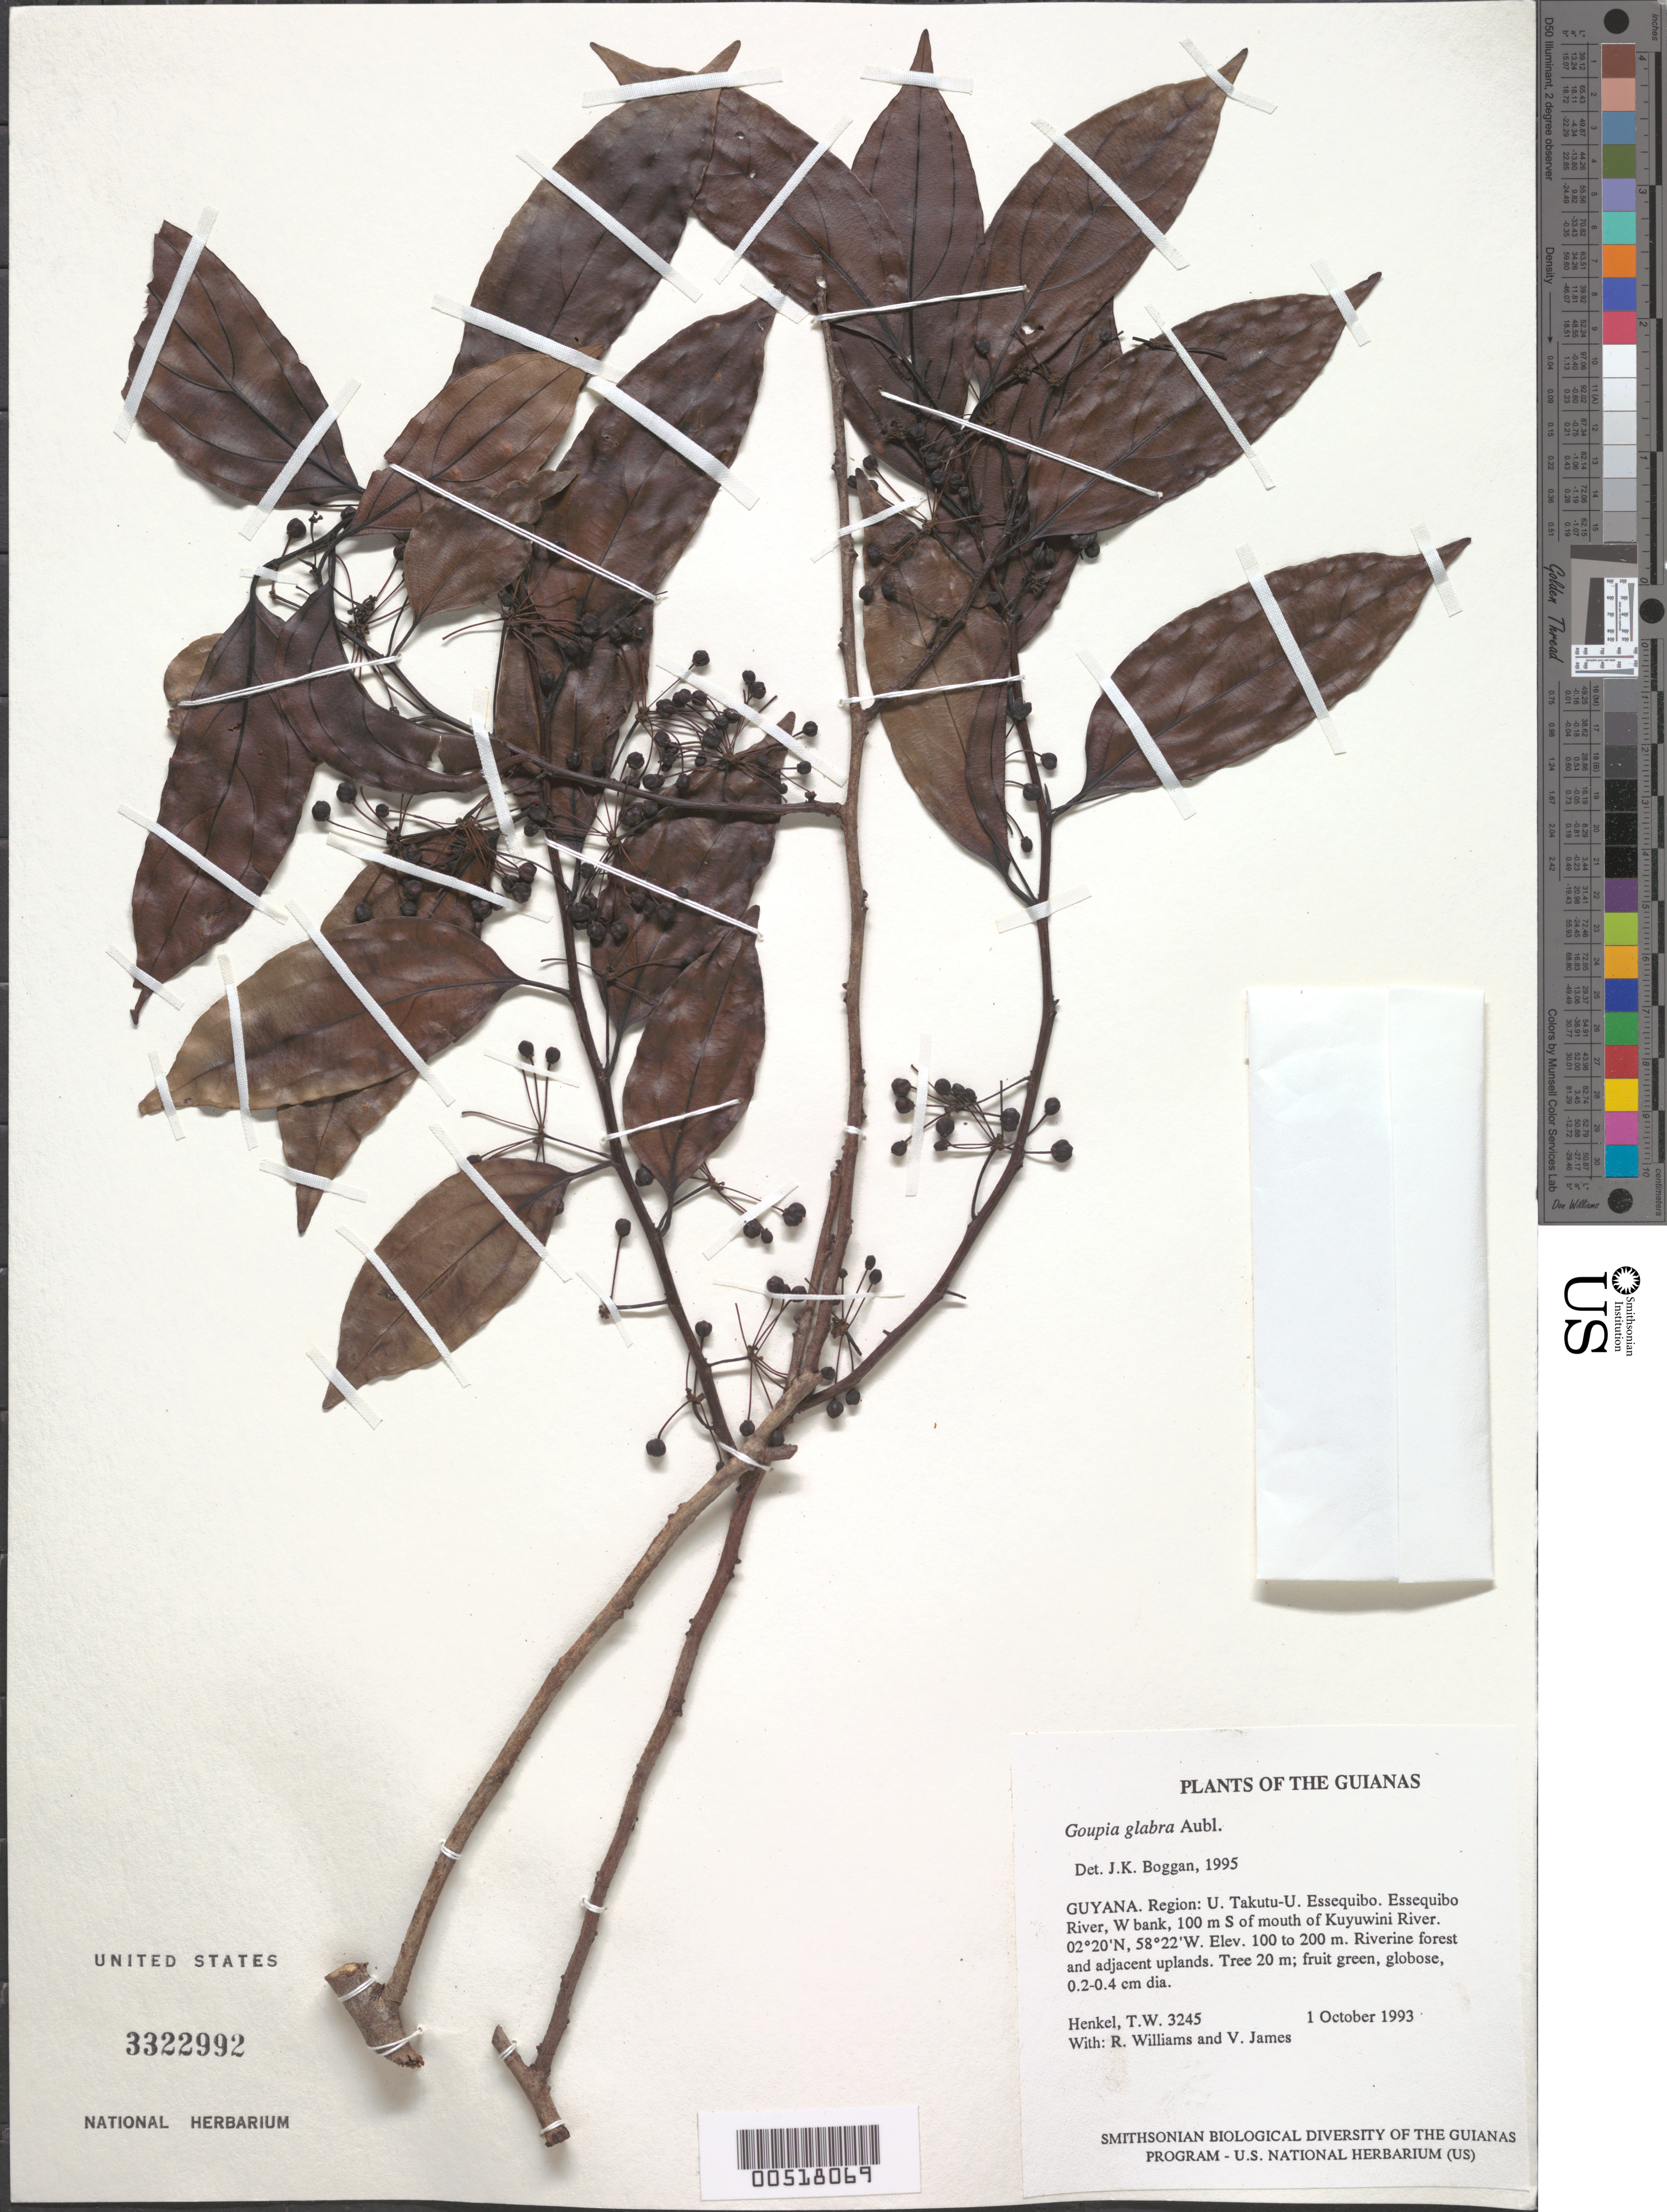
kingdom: Plantae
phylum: Tracheophyta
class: Magnoliopsida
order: Malpighiales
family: Goupiaceae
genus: Goupia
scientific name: Goupia glabra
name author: Aubl.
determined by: Boggan, J. K., (US), NMNH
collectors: T. Henkel, R. Williams & V. James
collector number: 3245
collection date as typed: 1 October 1993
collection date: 1993-10-01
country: Guyana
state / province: U. Takutu-U. Essequibo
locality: Essequibo River, W bank, 100 m S of mouth of Kuyuwini River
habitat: Riverine forest and adjacent uplands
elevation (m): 100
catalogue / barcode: US 3322992